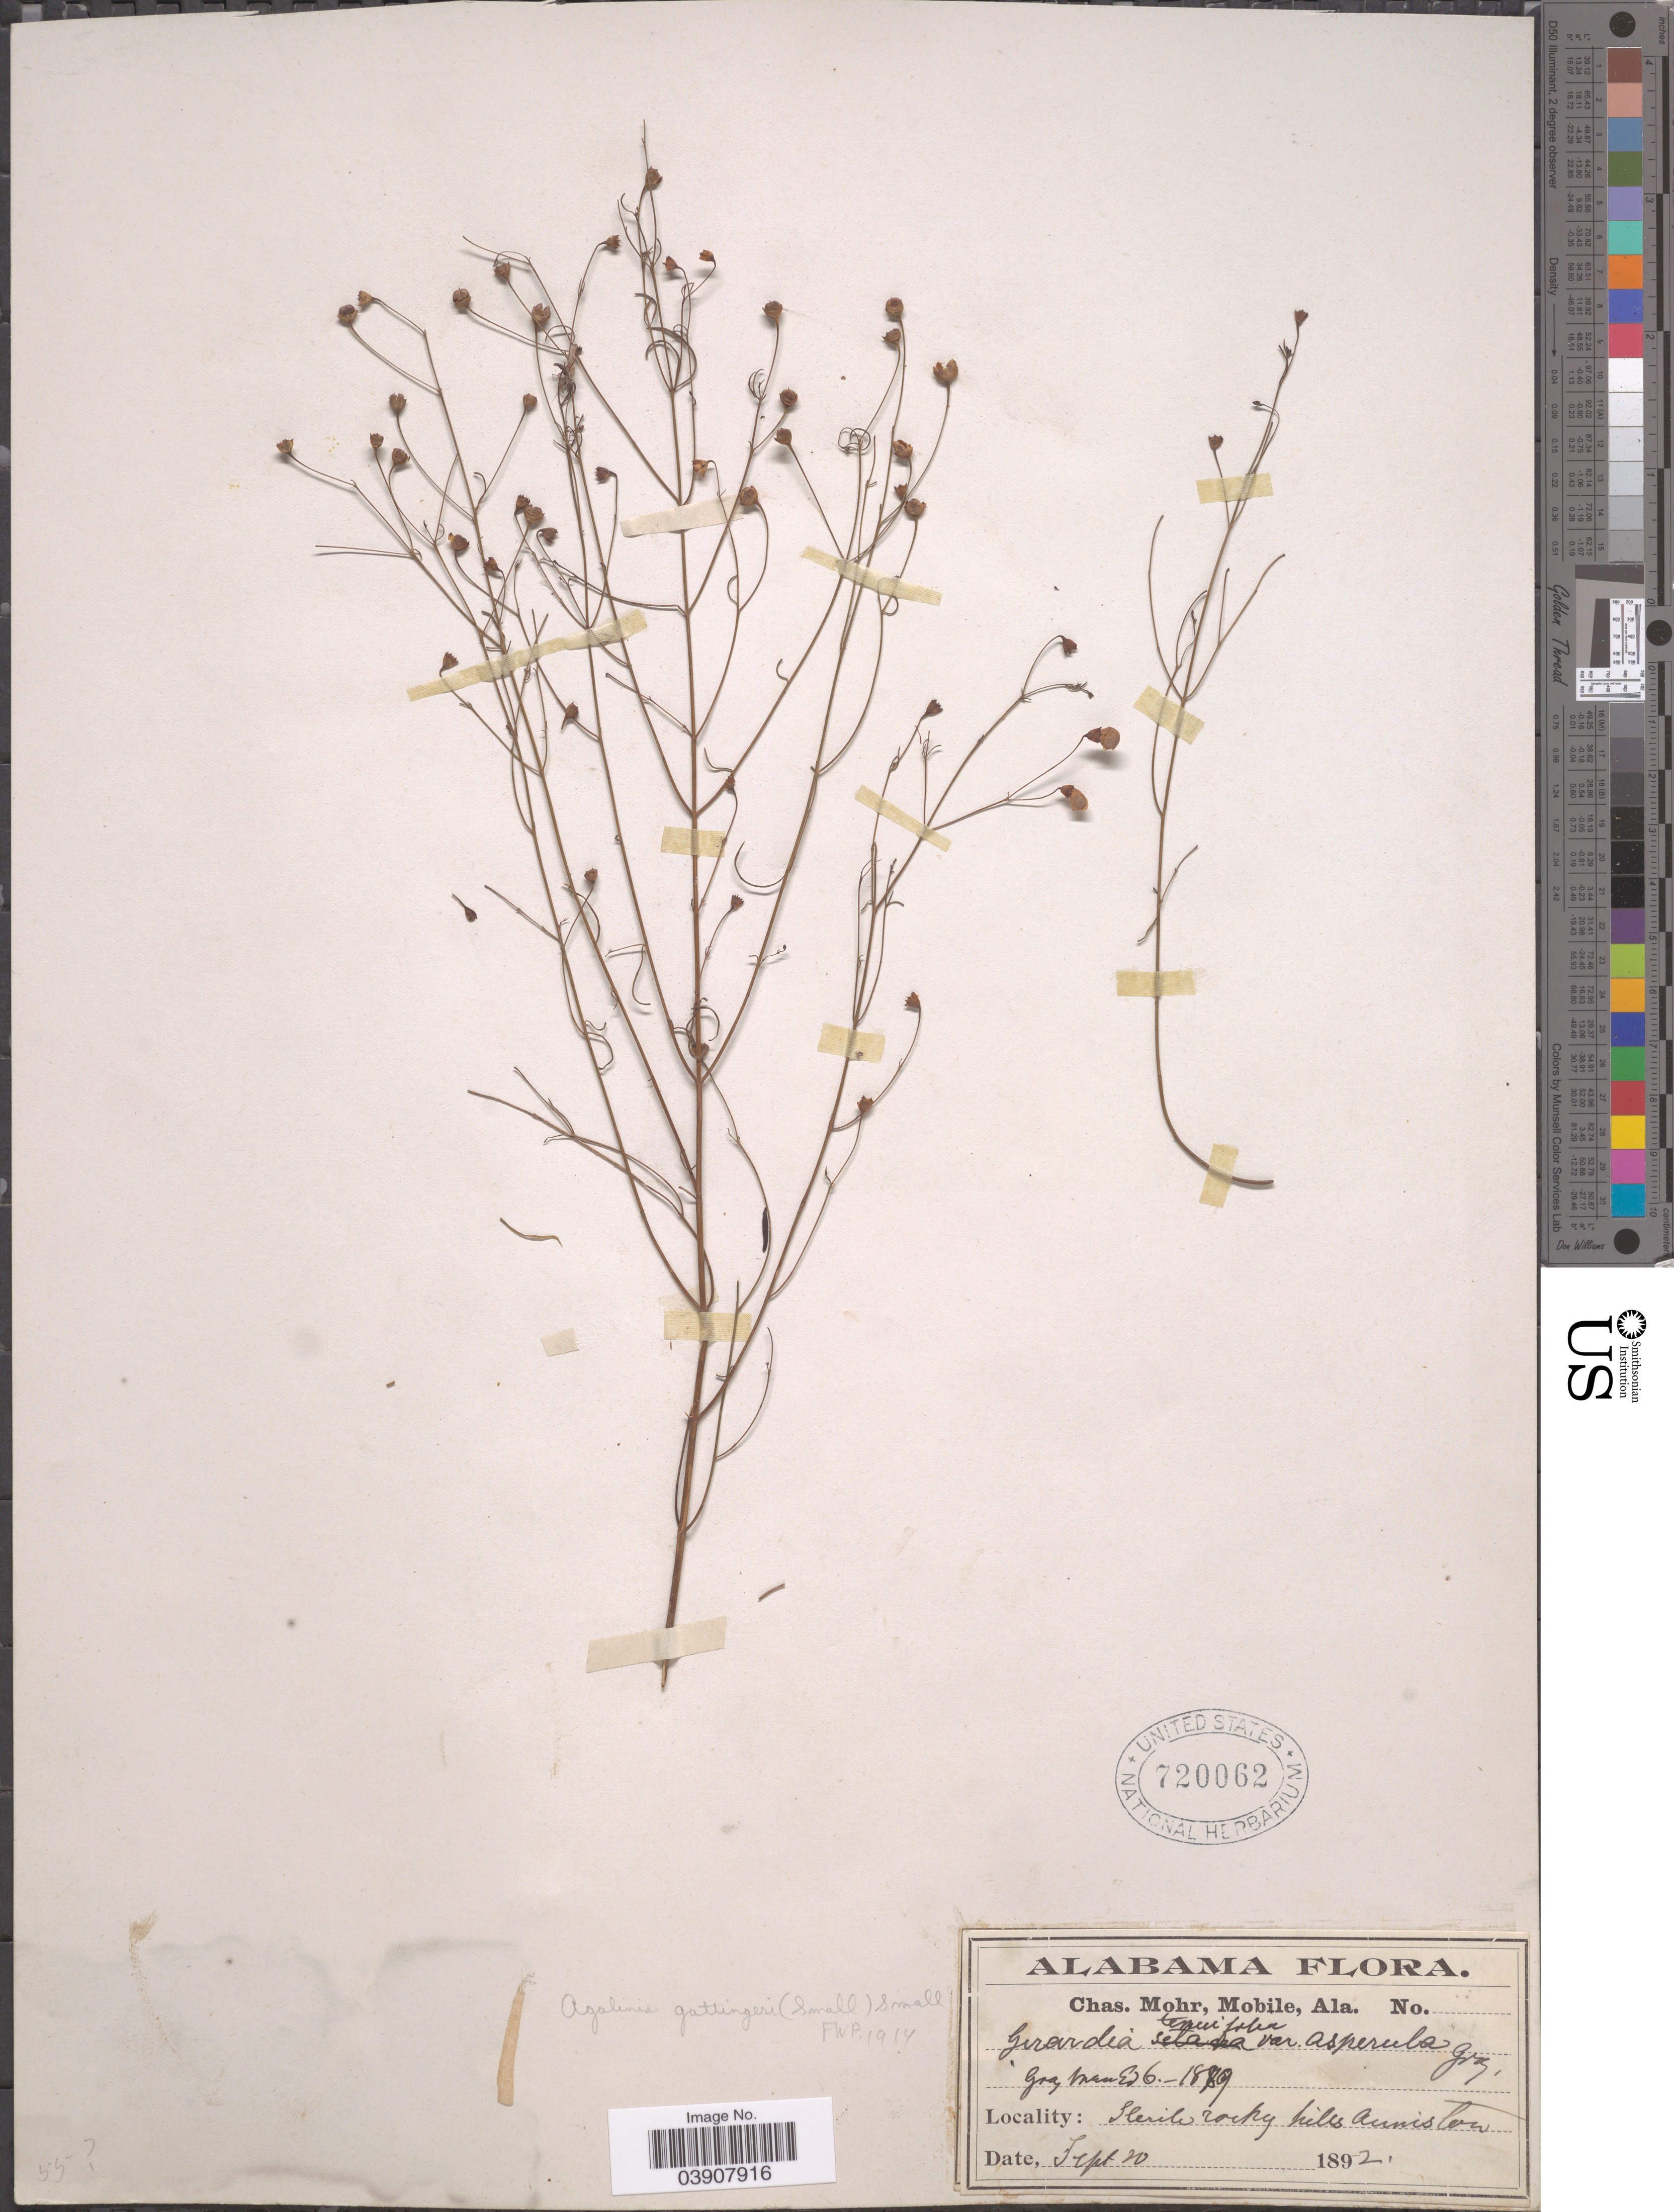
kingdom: Plantae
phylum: Tracheophyta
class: Magnoliopsida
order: Lamiales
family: Orobanchaceae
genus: Agalinis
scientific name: Agalinis gattingeri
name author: (Small) Small ex Britton & A. Br.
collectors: Mohr, C. T. (herbarium)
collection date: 1892-09-20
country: United States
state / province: Alabama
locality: Rocky hills Anniston.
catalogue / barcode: US 720062